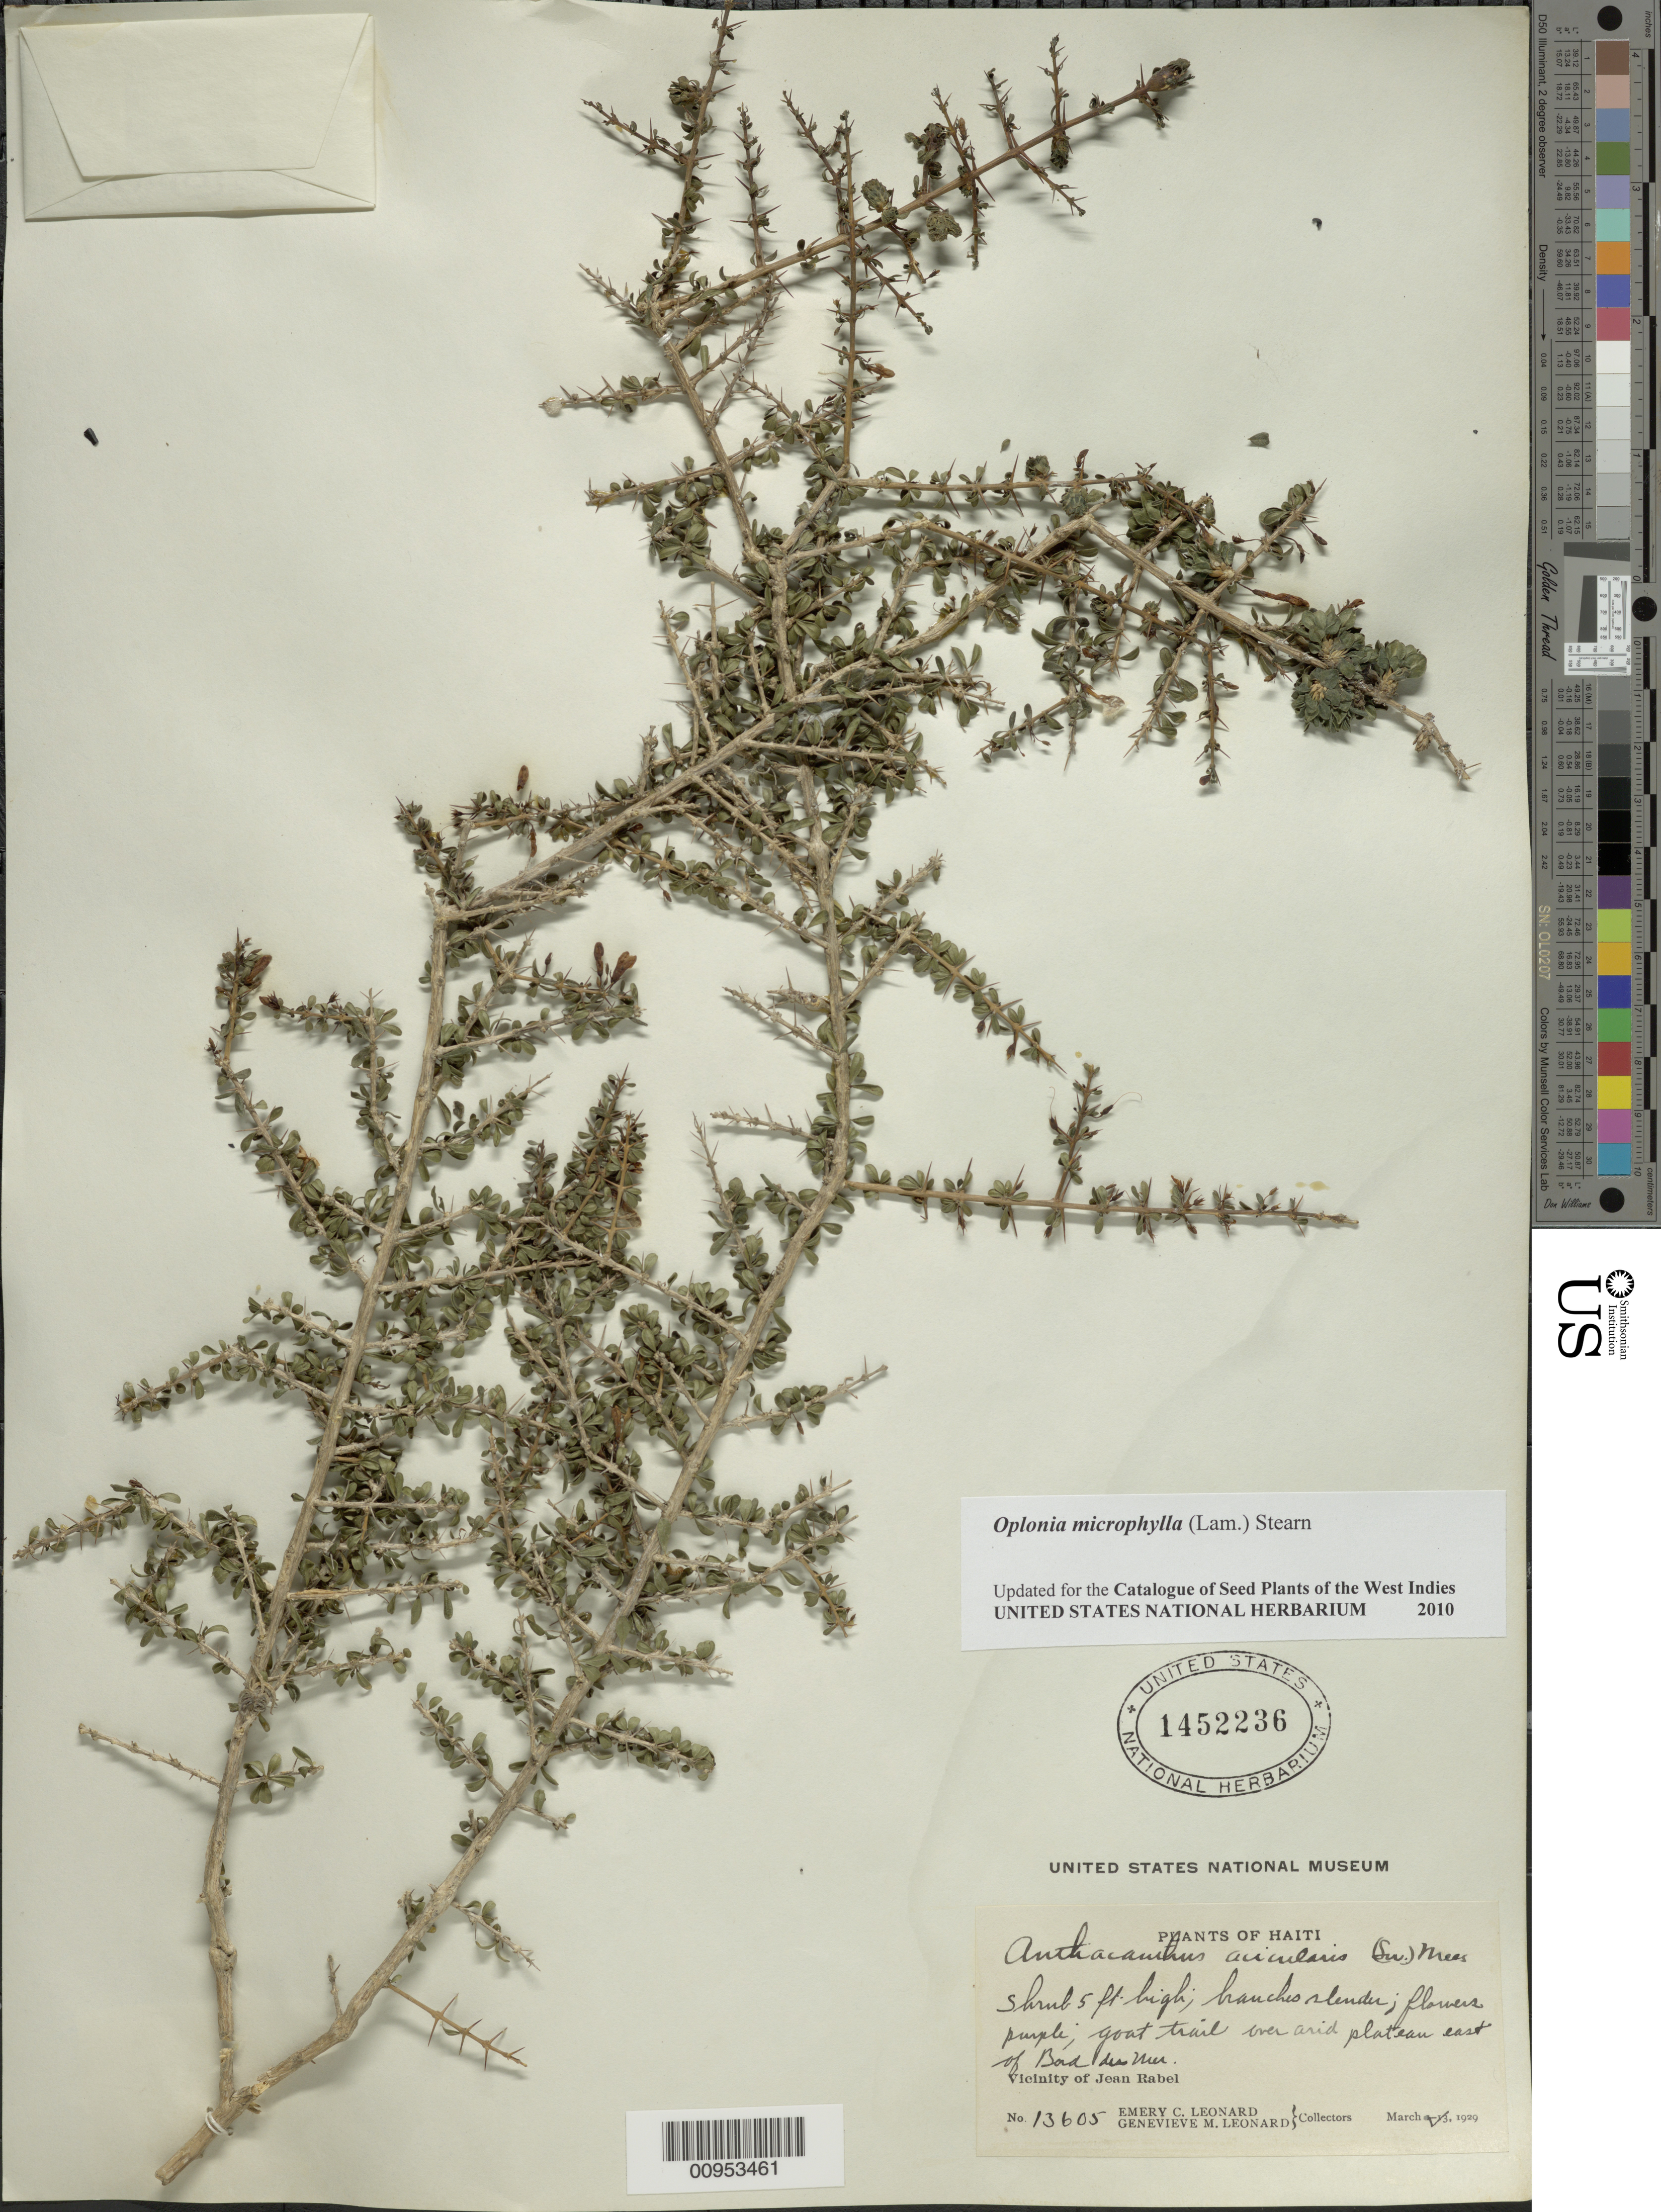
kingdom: Plantae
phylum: Tracheophyta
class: Magnoliopsida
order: Lamiales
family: Acanthaceae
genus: Oplonia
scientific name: Oplonia microphylla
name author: (Lam.) Stearn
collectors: E. C. Leonard & G. M. Leonard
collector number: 13605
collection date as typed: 13 Mar 1909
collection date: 1909-03-13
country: Haiti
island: Hispaniola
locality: Vicinity of Jean Rabel, plateau east of Bad des Mer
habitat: Goat trail over arid plateau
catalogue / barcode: US 1452236